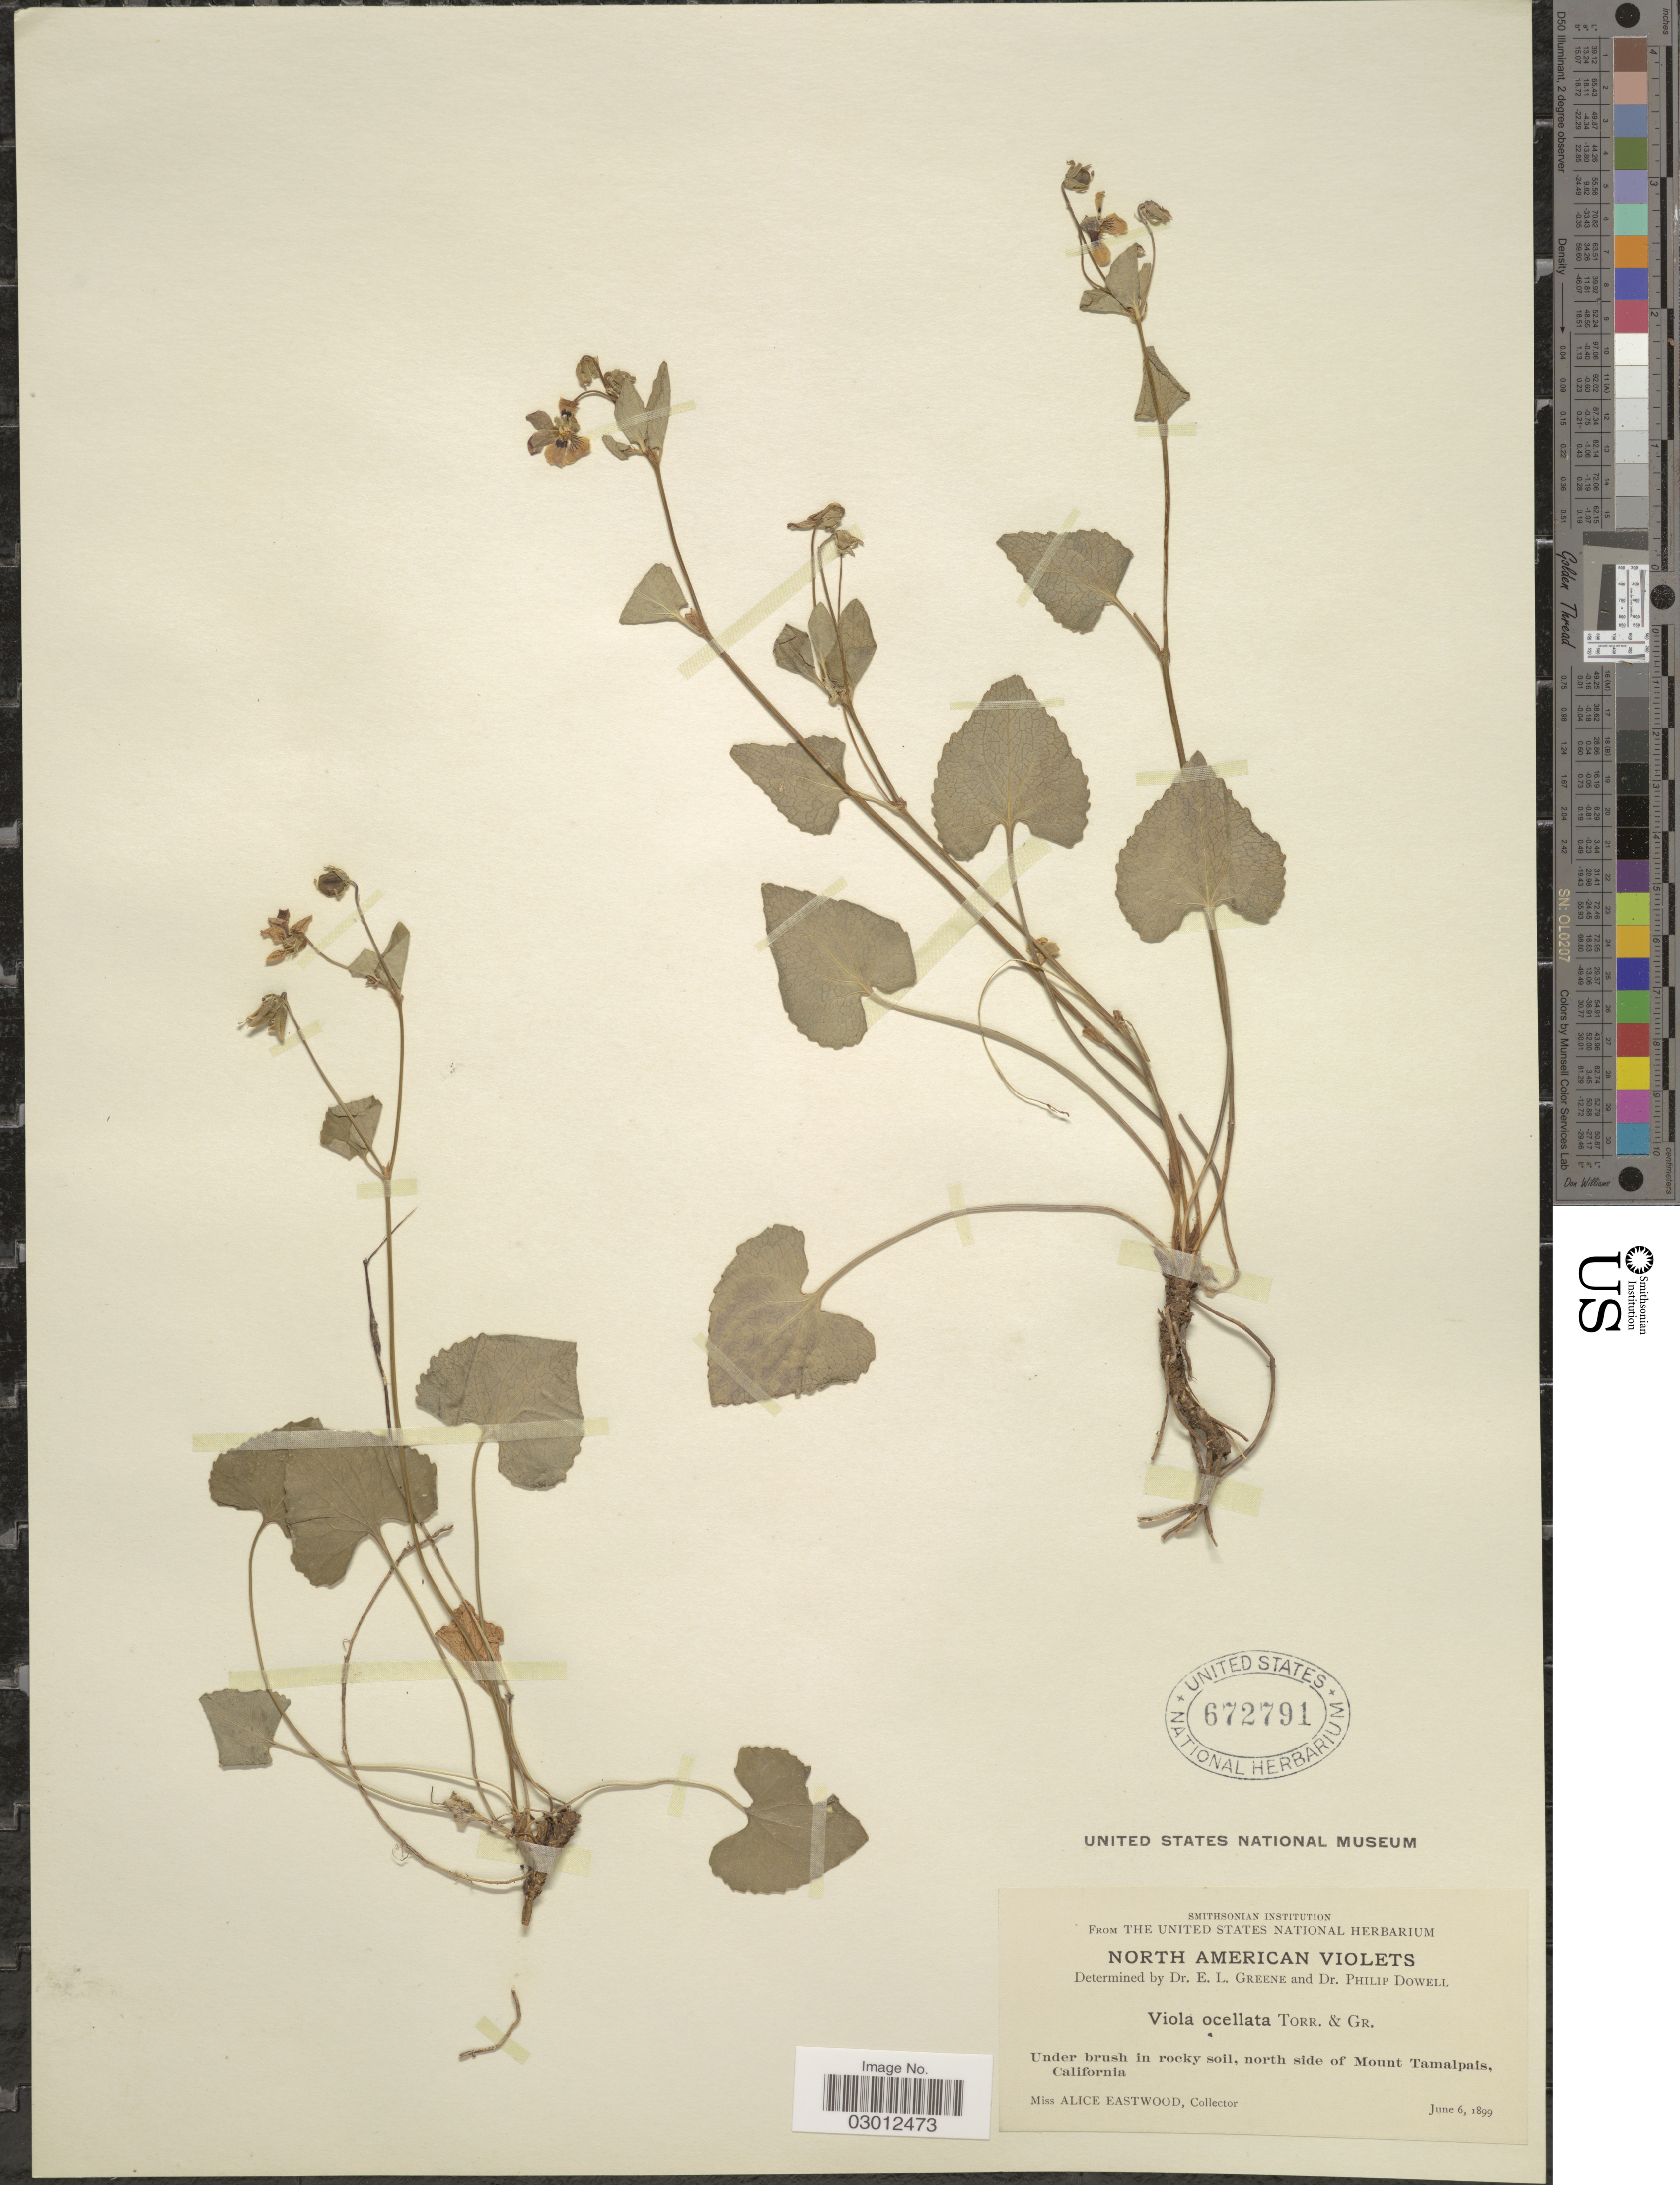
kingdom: Plantae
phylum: Tracheophyta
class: Magnoliopsida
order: Malpighiales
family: Violaceae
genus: Viola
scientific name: Viola ocellata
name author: Torr. & A. Gray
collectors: A. Eastwood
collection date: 1899-06-06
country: United States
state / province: California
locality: Under brush in rocky soil, north side of Mount Tamalpais.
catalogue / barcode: US 672791